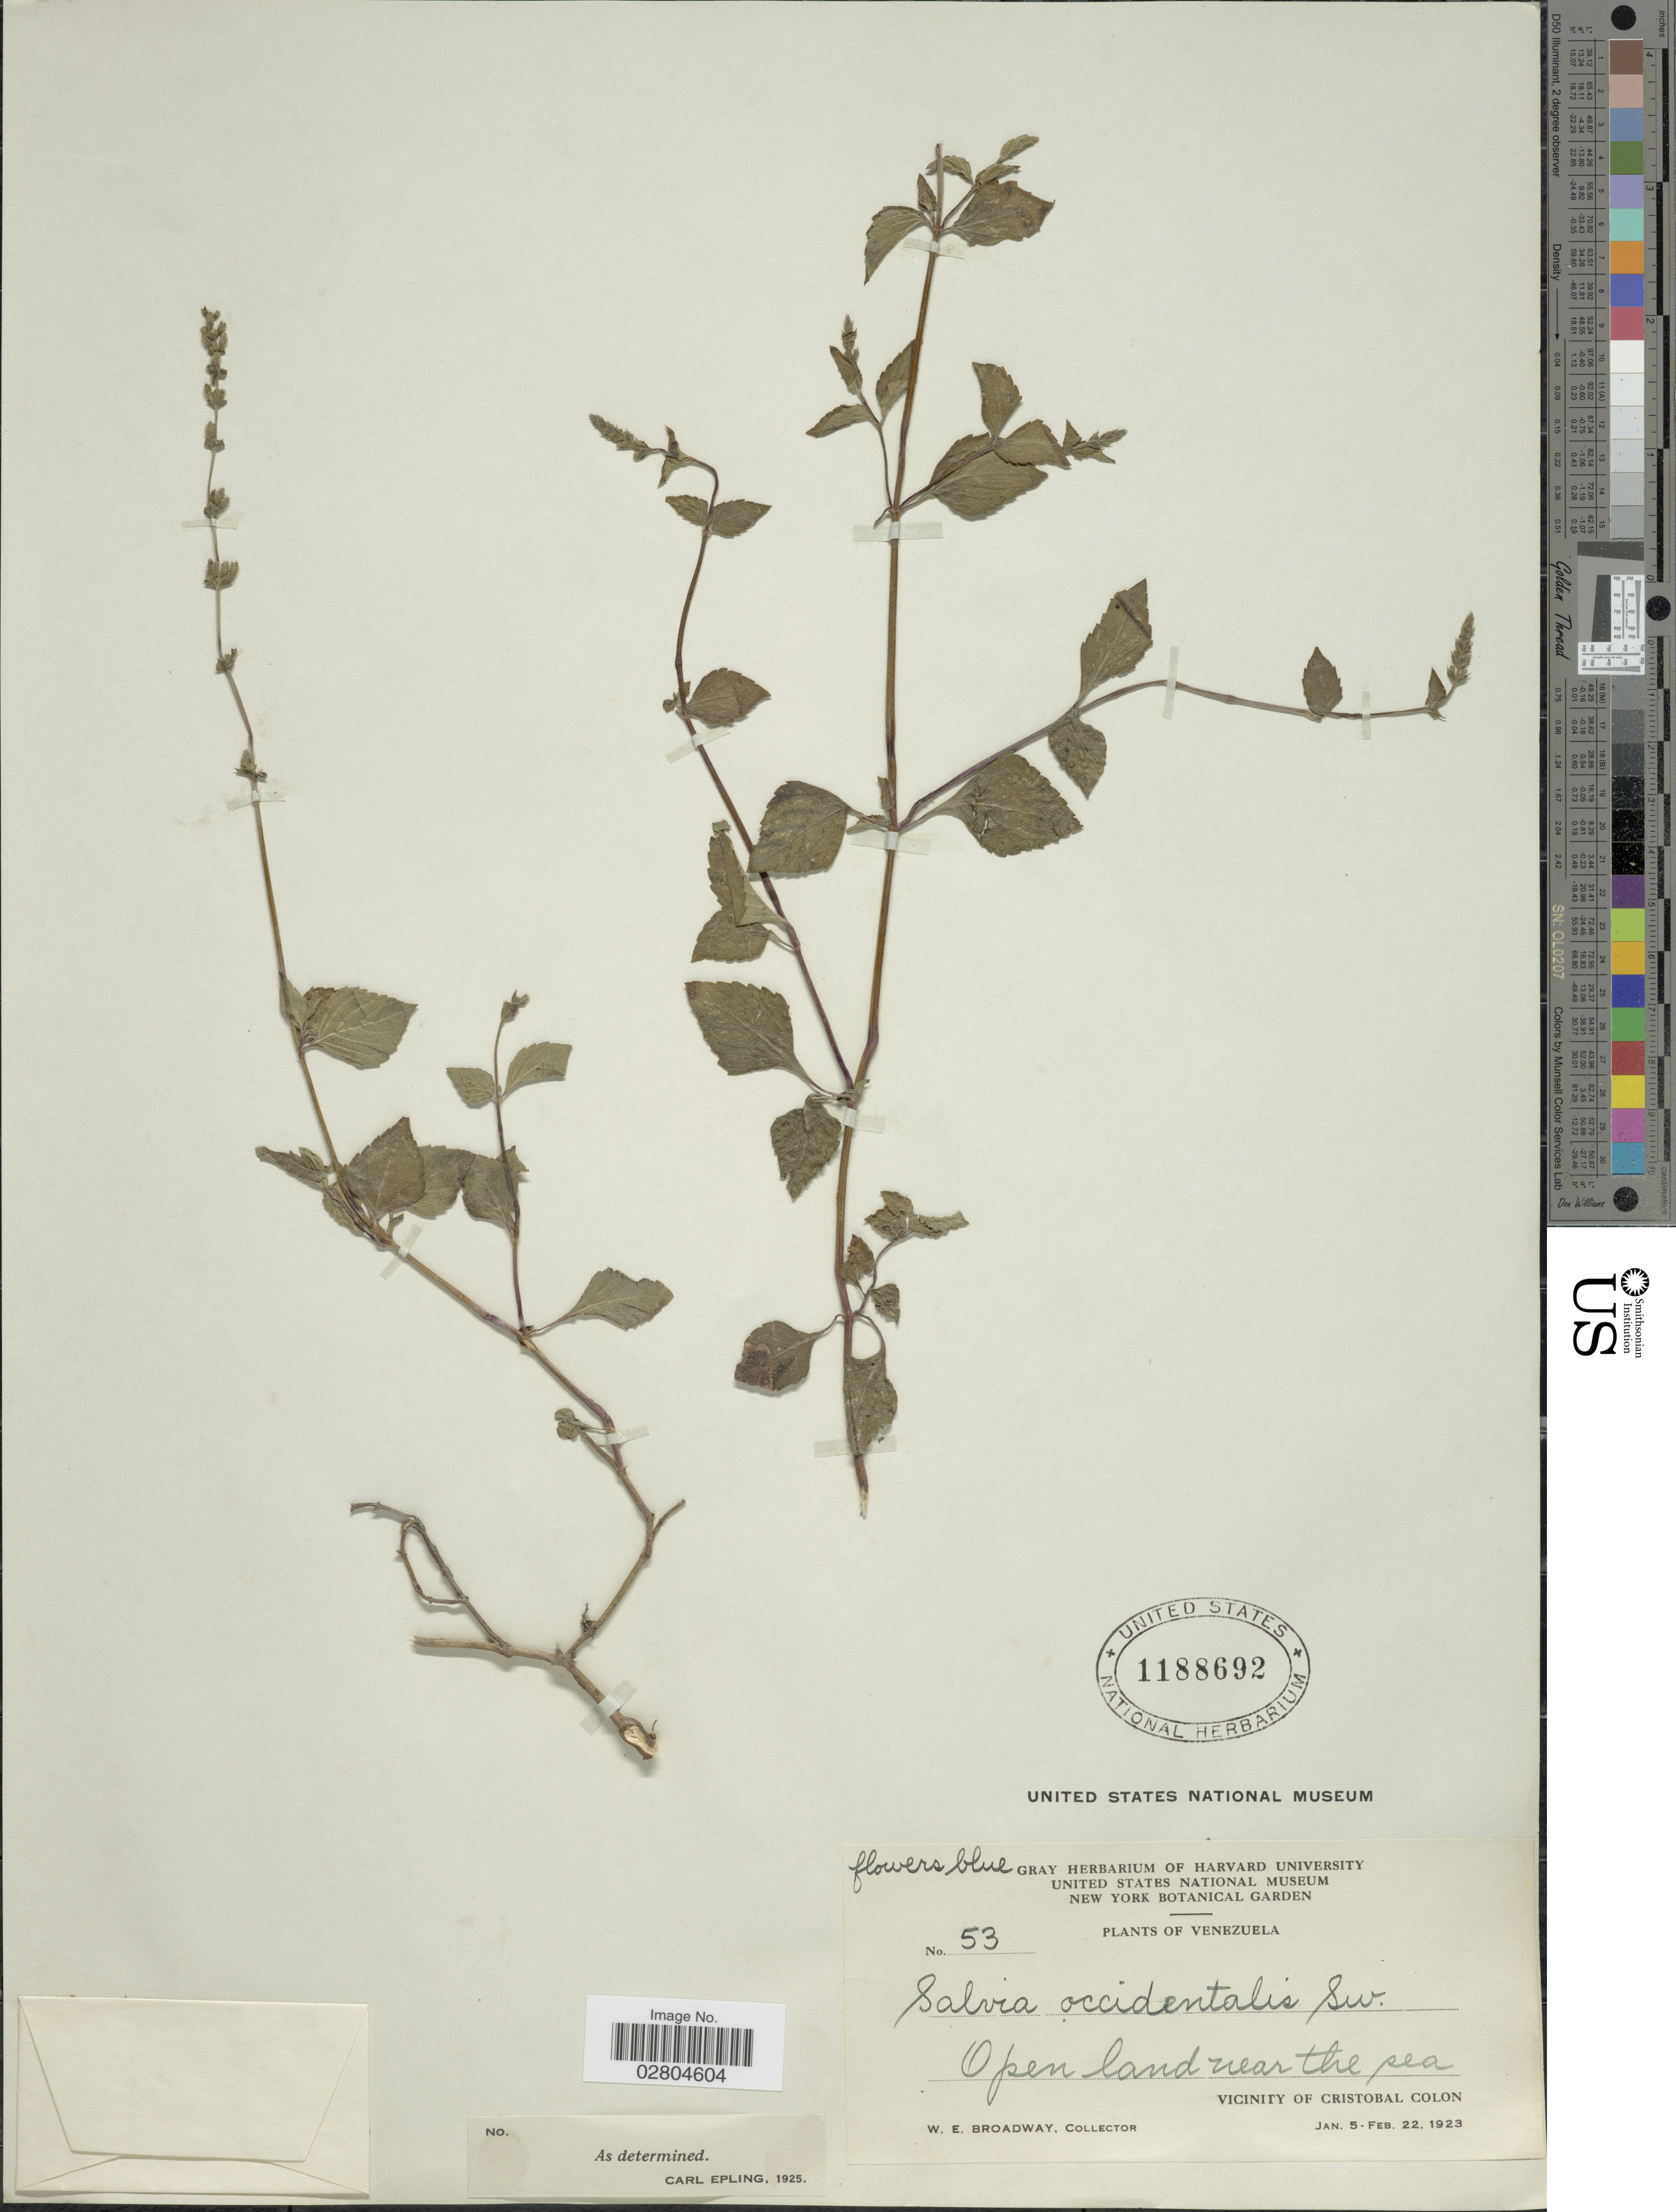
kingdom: Plantae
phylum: Tracheophyta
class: Magnoliopsida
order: Lamiales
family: Lamiaceae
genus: Salvia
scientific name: Salvia occidentalis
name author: Sw.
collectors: W. E. Broadway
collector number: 53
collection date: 1923-01-05/1923-02-22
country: Venezuela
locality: Open land near the sea. Vicinity of Cristobal Colon.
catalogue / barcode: US 1188692